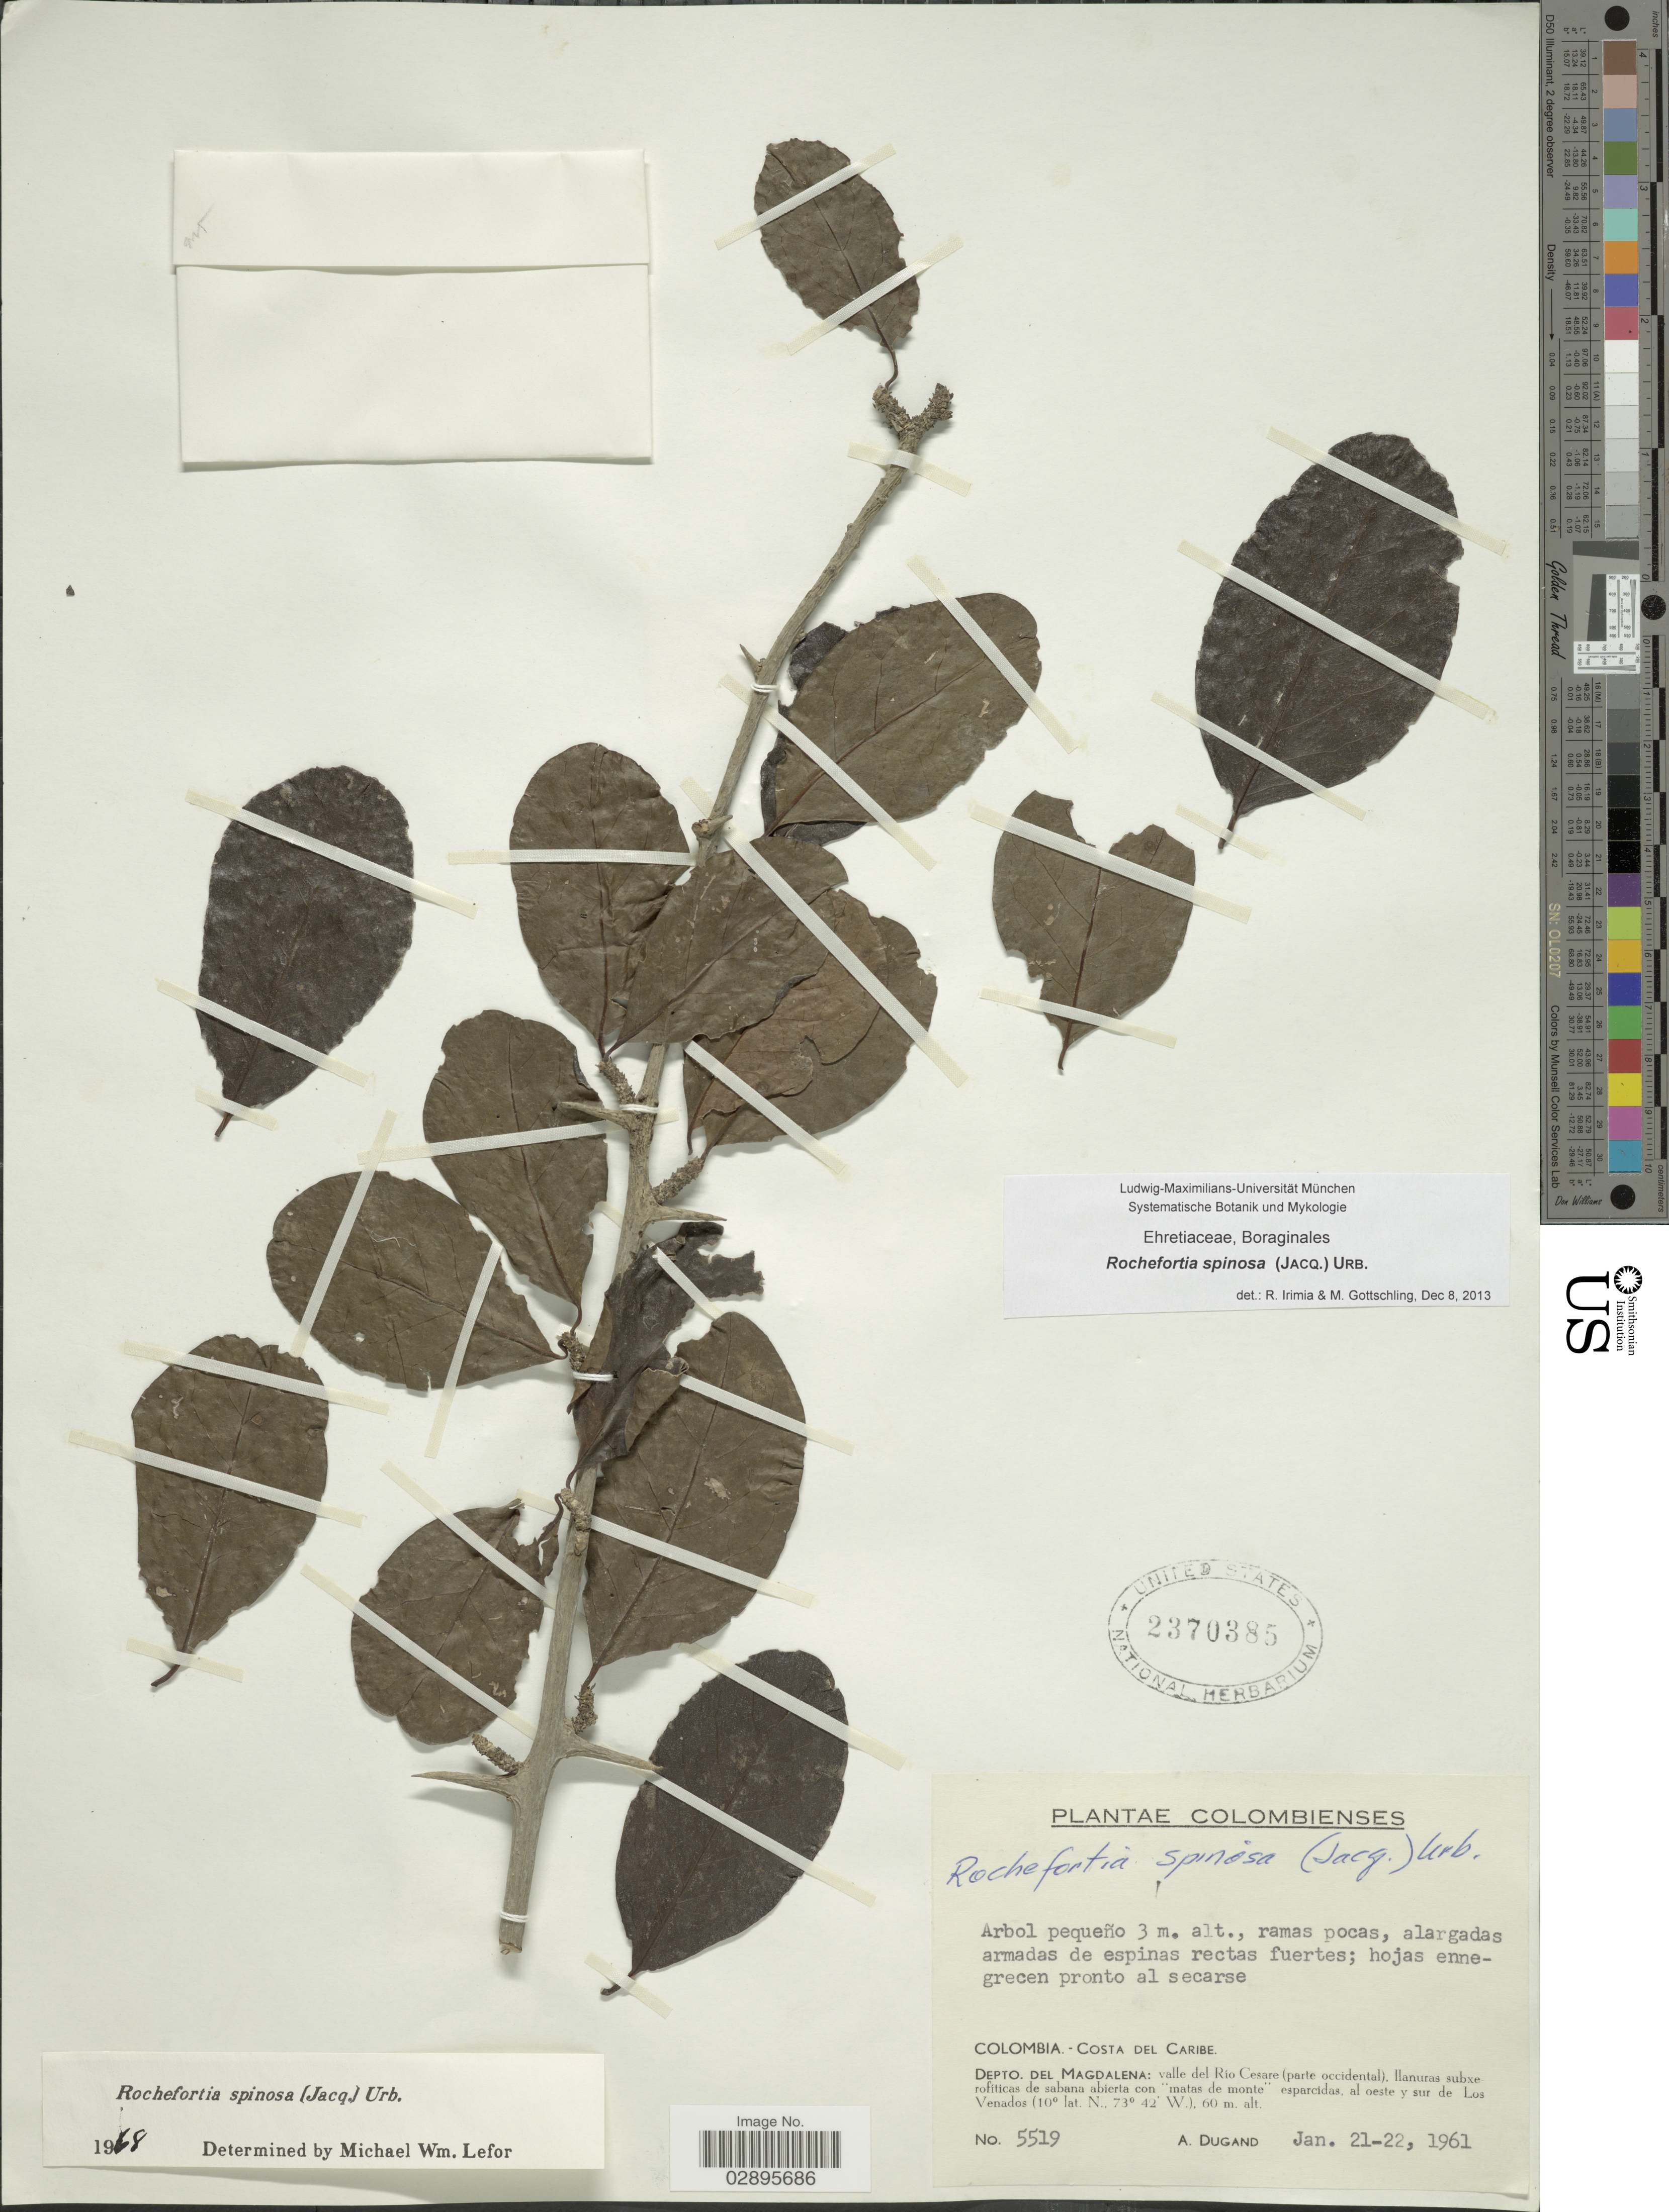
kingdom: Plantae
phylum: Tracheophyta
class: Magnoliopsida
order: Boraginales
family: Ehretiaceae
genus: Rochefortia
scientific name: Rochefortia spinosa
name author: (Jacq.) Urb.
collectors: A. Dugand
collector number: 5519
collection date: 1961-01-21/1961-01-22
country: Colombia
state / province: Magdalena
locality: Costa del Caribe. Depto. del Magdalena: valle del Río Cesare (parte occidental), llanuras subxerofíticas de sabana abierta con "matas de monte" esparcidas, al oeste y sur de Los Venados.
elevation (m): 60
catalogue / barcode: US 2370385